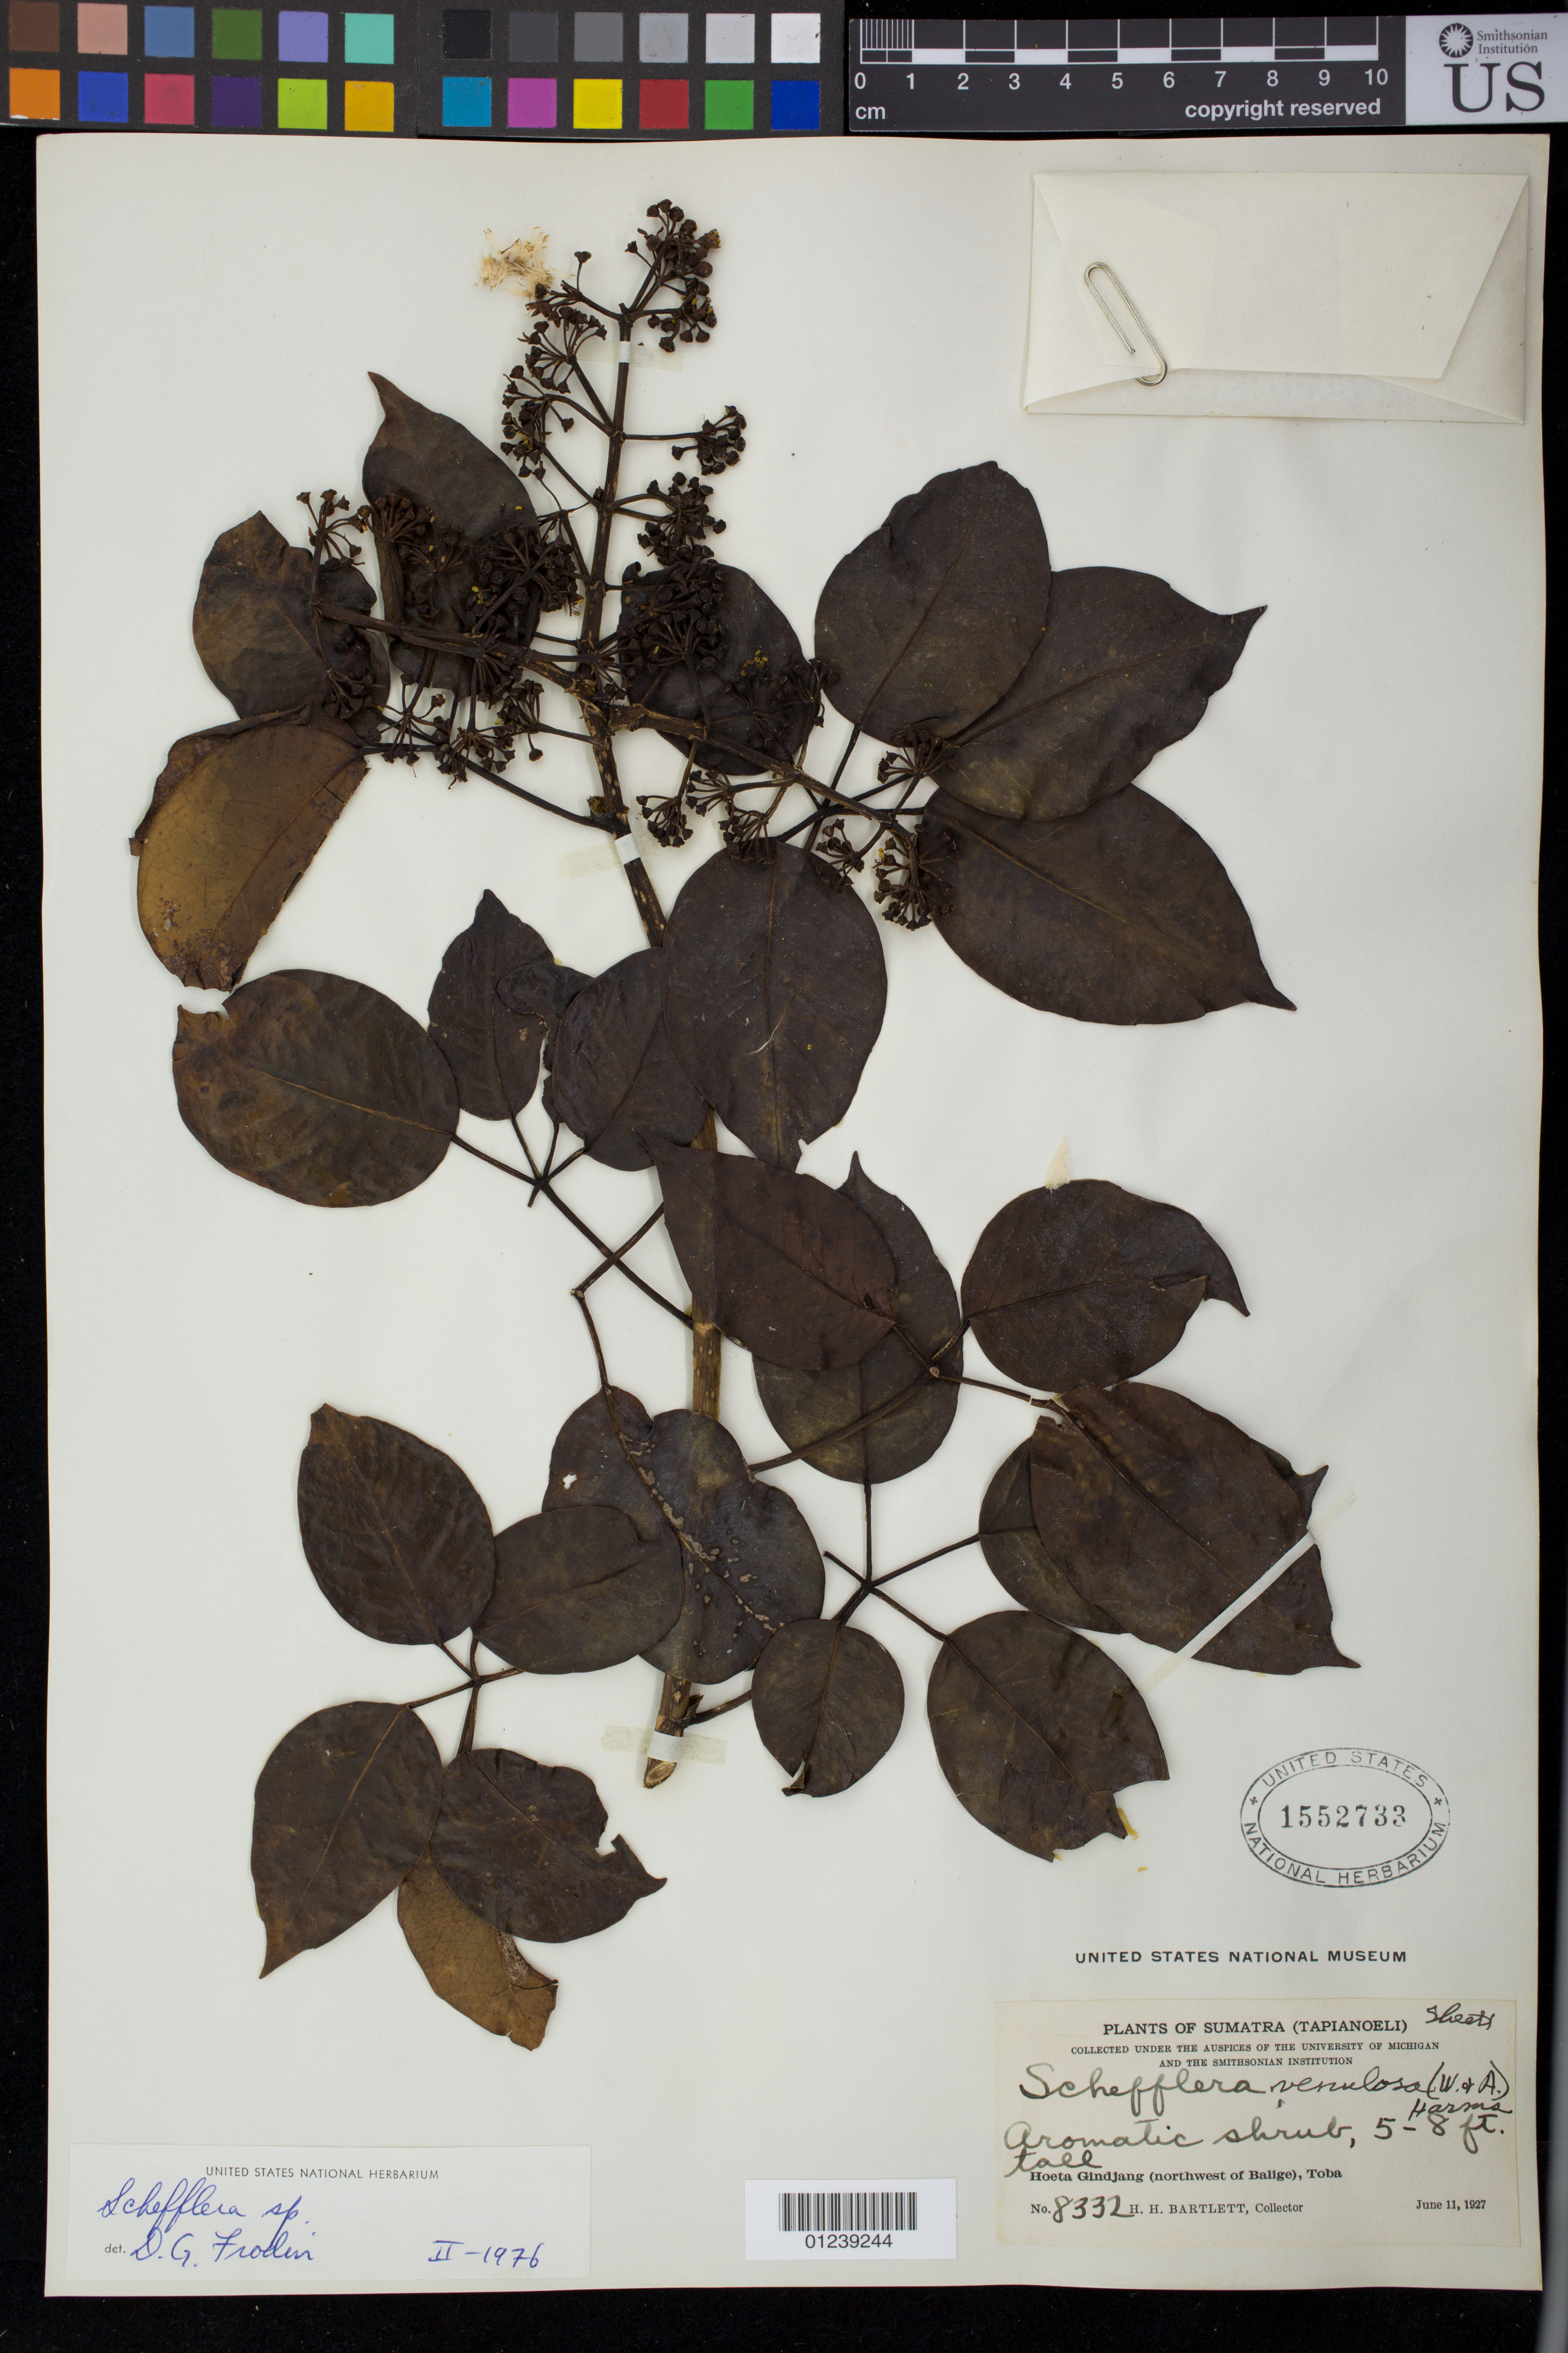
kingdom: Plantae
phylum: Tracheophyta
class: Magnoliopsida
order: Apiales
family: Araliaceae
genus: Schefflera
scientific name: Schefflera sp.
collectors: H. H. Bartlett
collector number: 8332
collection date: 1927-06-11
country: Indonesia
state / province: Sumatra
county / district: Sumatera Utara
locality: Hoeta Gindjang (northwest of Balige), Toba. Sumatra (Tapianoeli)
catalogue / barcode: US 1552733